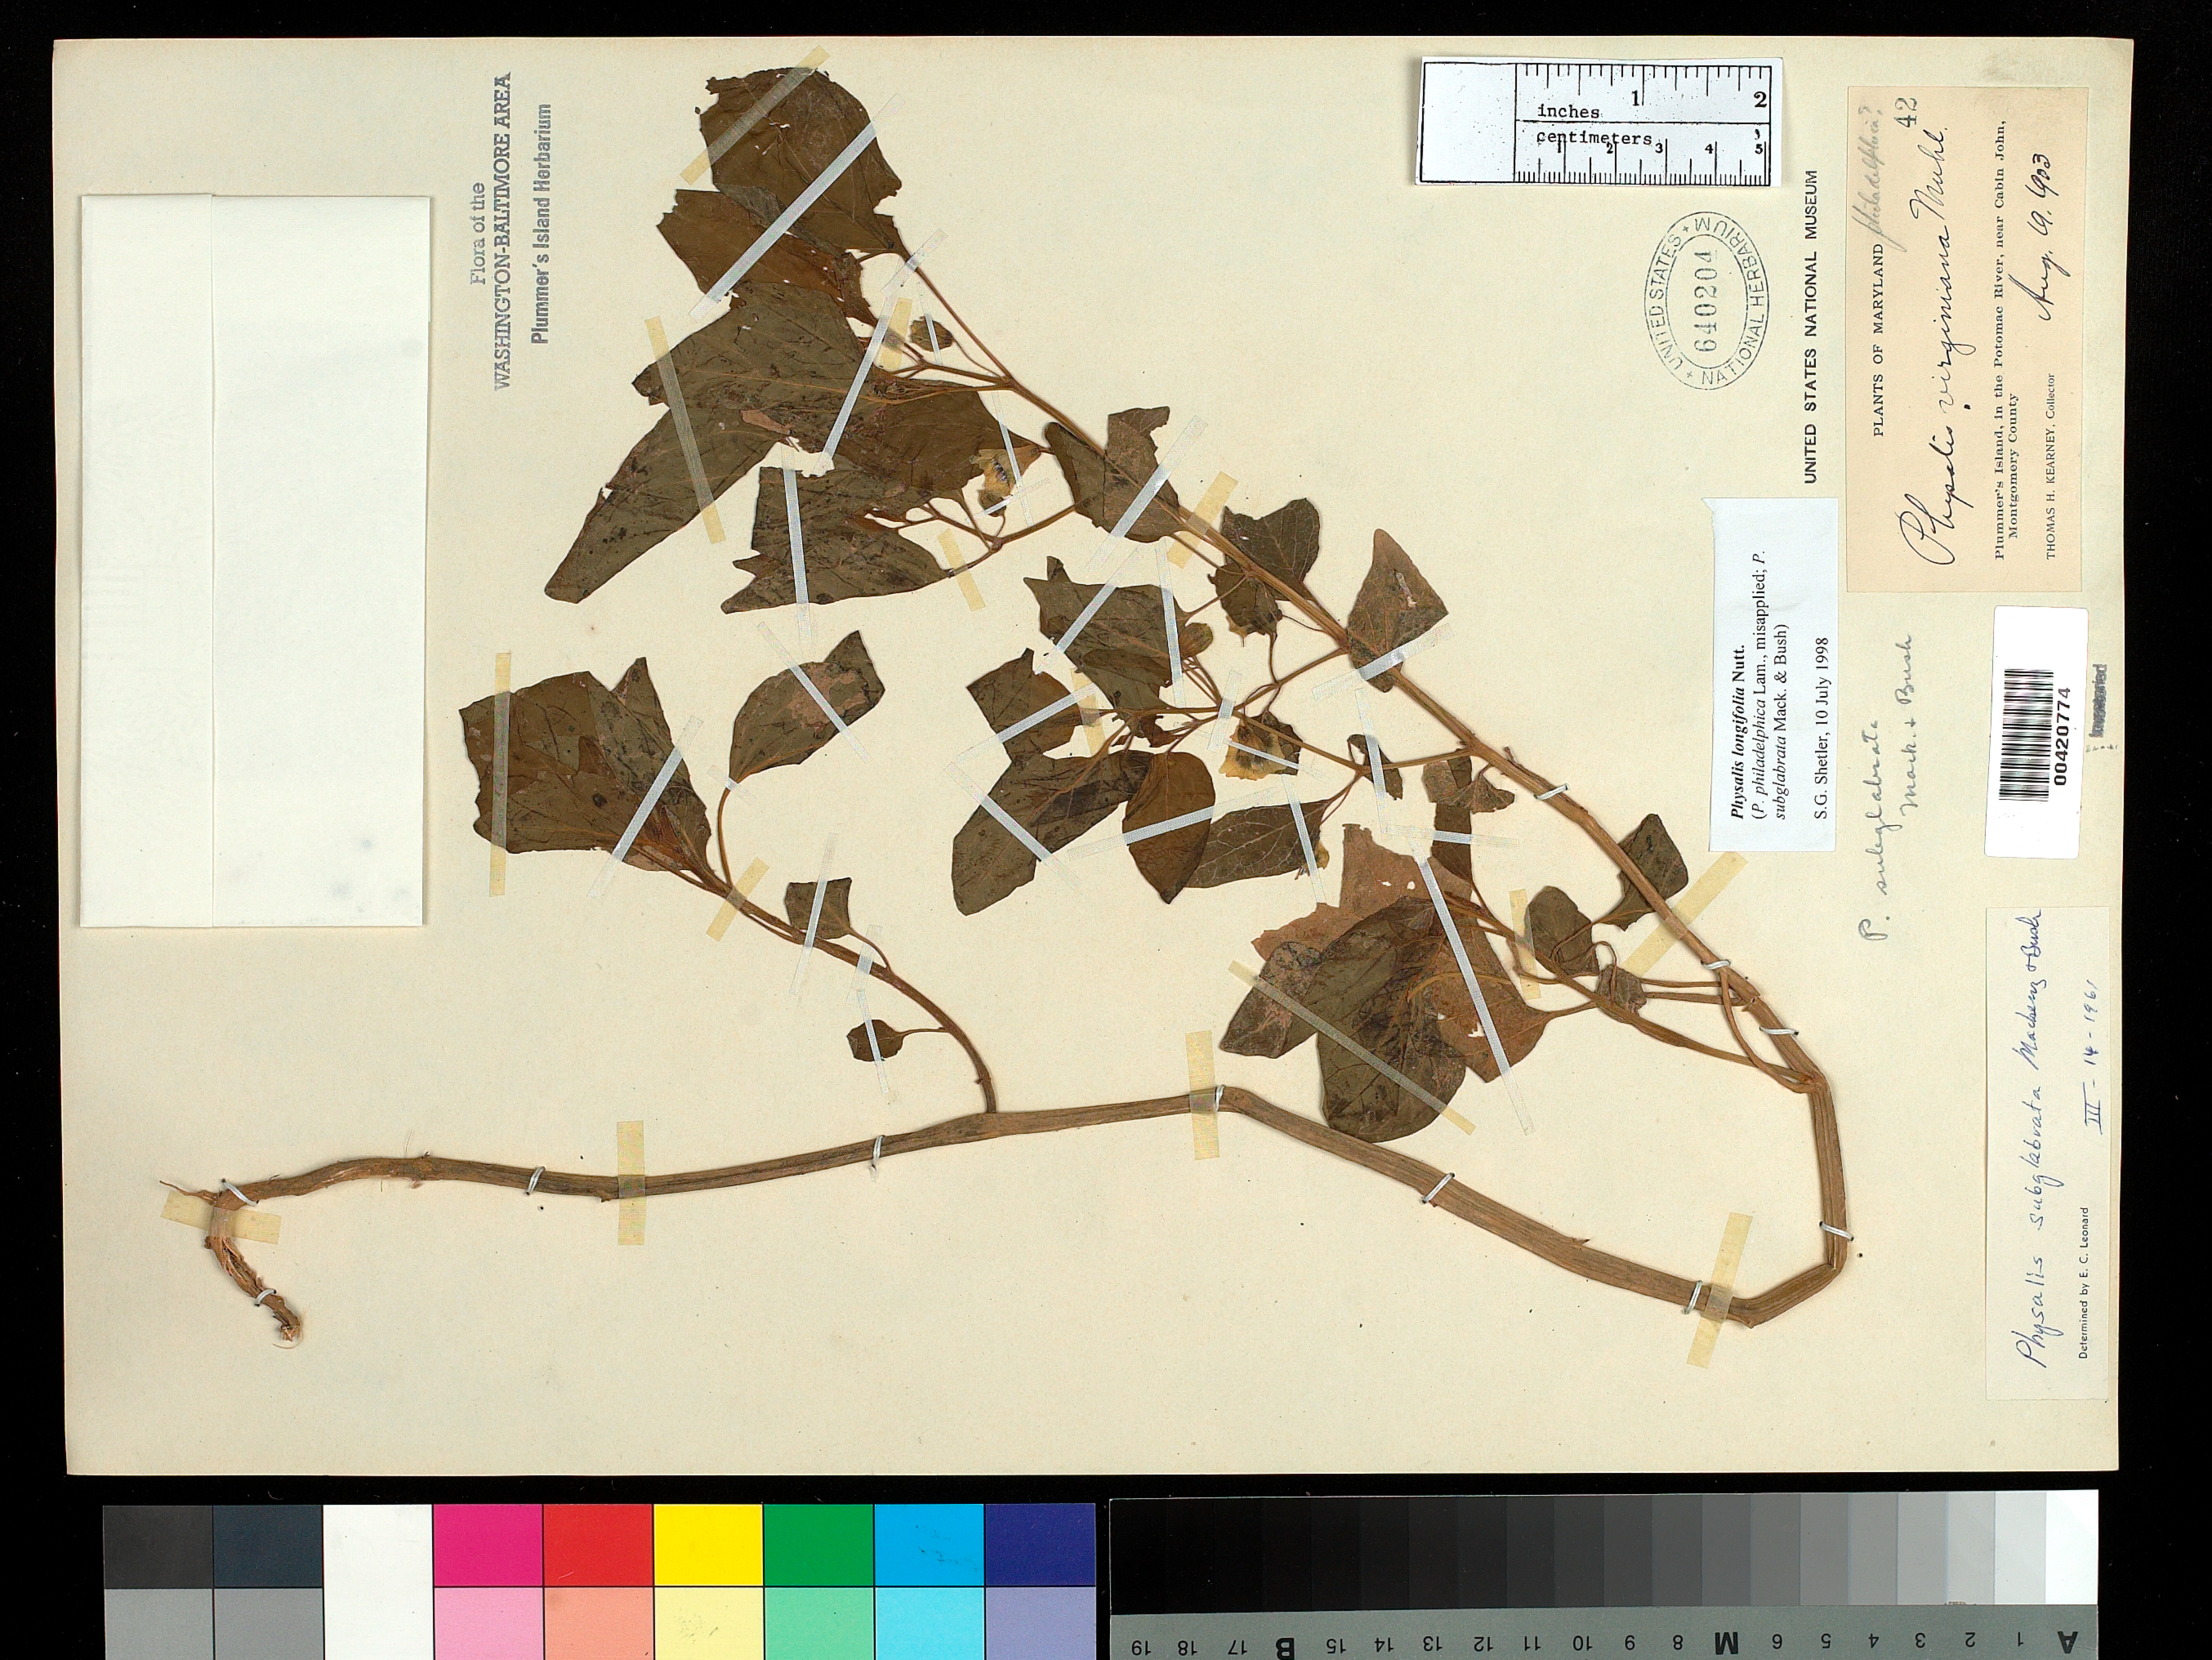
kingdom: Plantae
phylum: Tracheophyta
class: Magnoliopsida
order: Solanales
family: Solanaceae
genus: Physalis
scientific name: Physalis longifolia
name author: Nutt.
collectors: T. H. Kearney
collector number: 42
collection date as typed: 19 Aug 1903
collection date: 1903-08-19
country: United States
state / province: Maryland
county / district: Montgomery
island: Plummers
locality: Plummer's Island C. & O. Canal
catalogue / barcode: US 640204